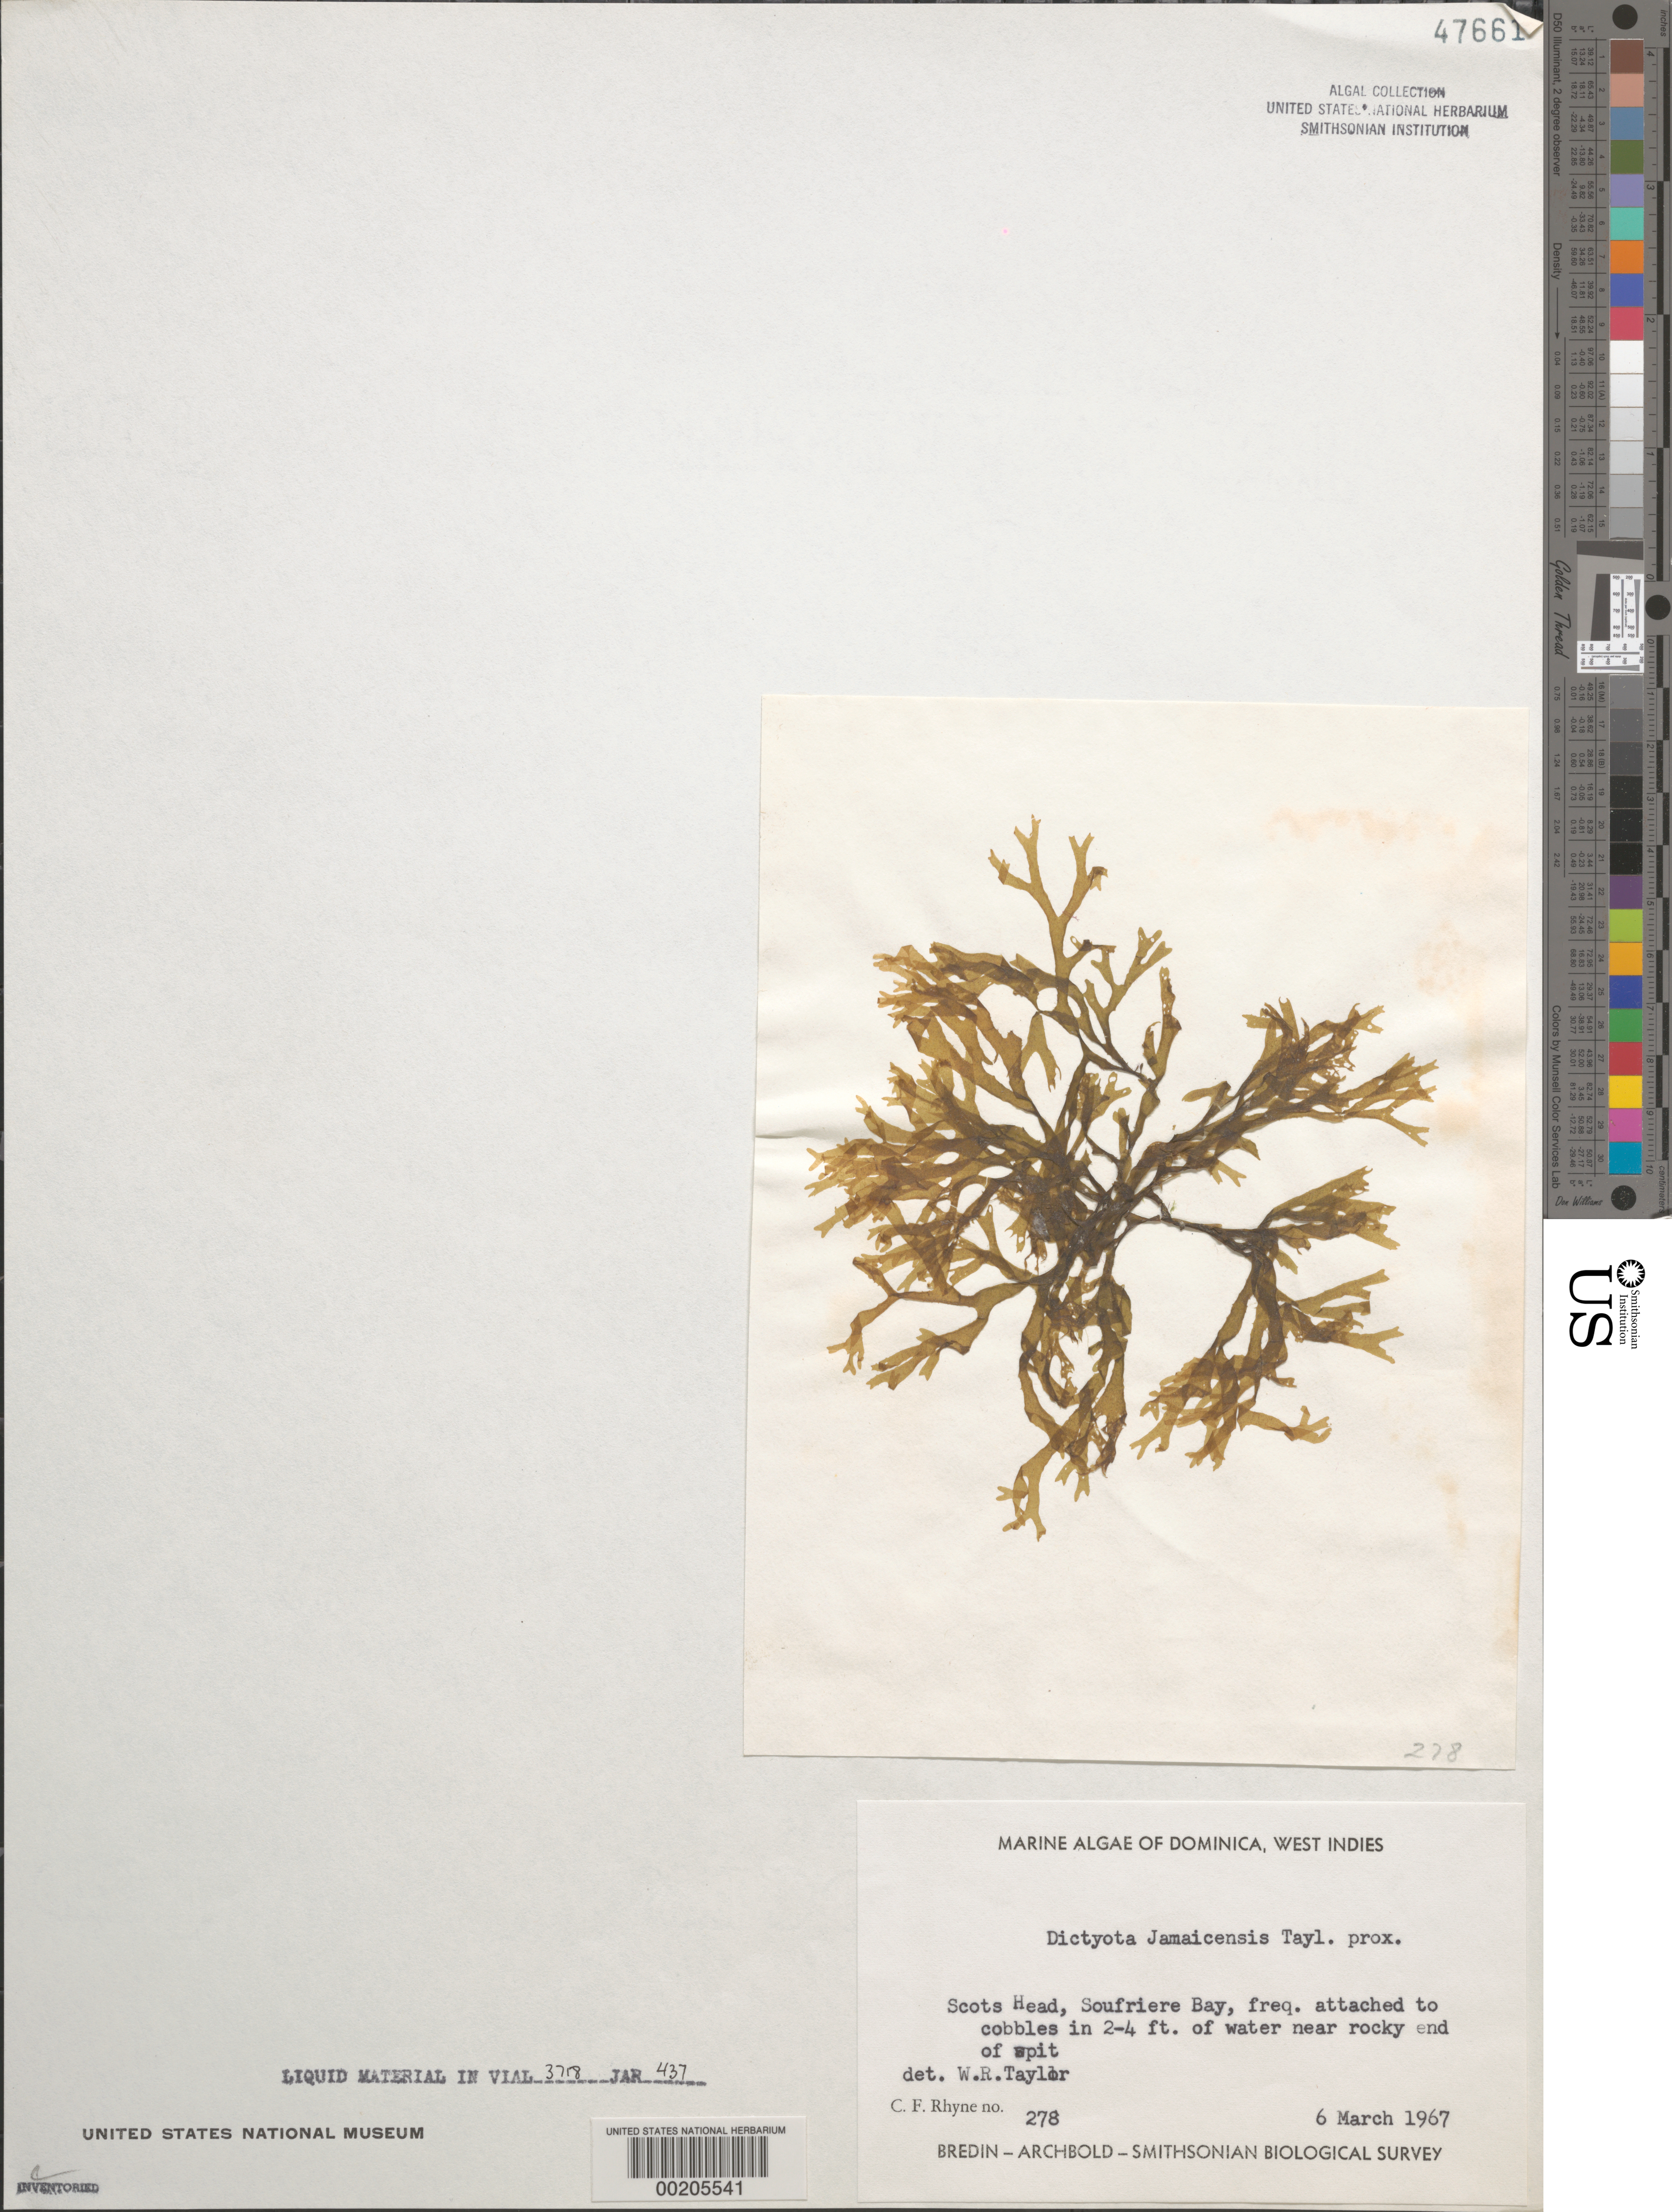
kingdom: Chromista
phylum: Ochrophyta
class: Phaeophyceae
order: Dictyotales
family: Dictyotaceae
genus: Dictyota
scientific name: Dictyota jamaicensis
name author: W.R. Taylor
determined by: Taylor, William R.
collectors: C. Rhyne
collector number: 278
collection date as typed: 06 Mar 1967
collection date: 1967-03-06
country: Dominica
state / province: St. Mark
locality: Scots Head, Soufriere Bay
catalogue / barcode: US 47661